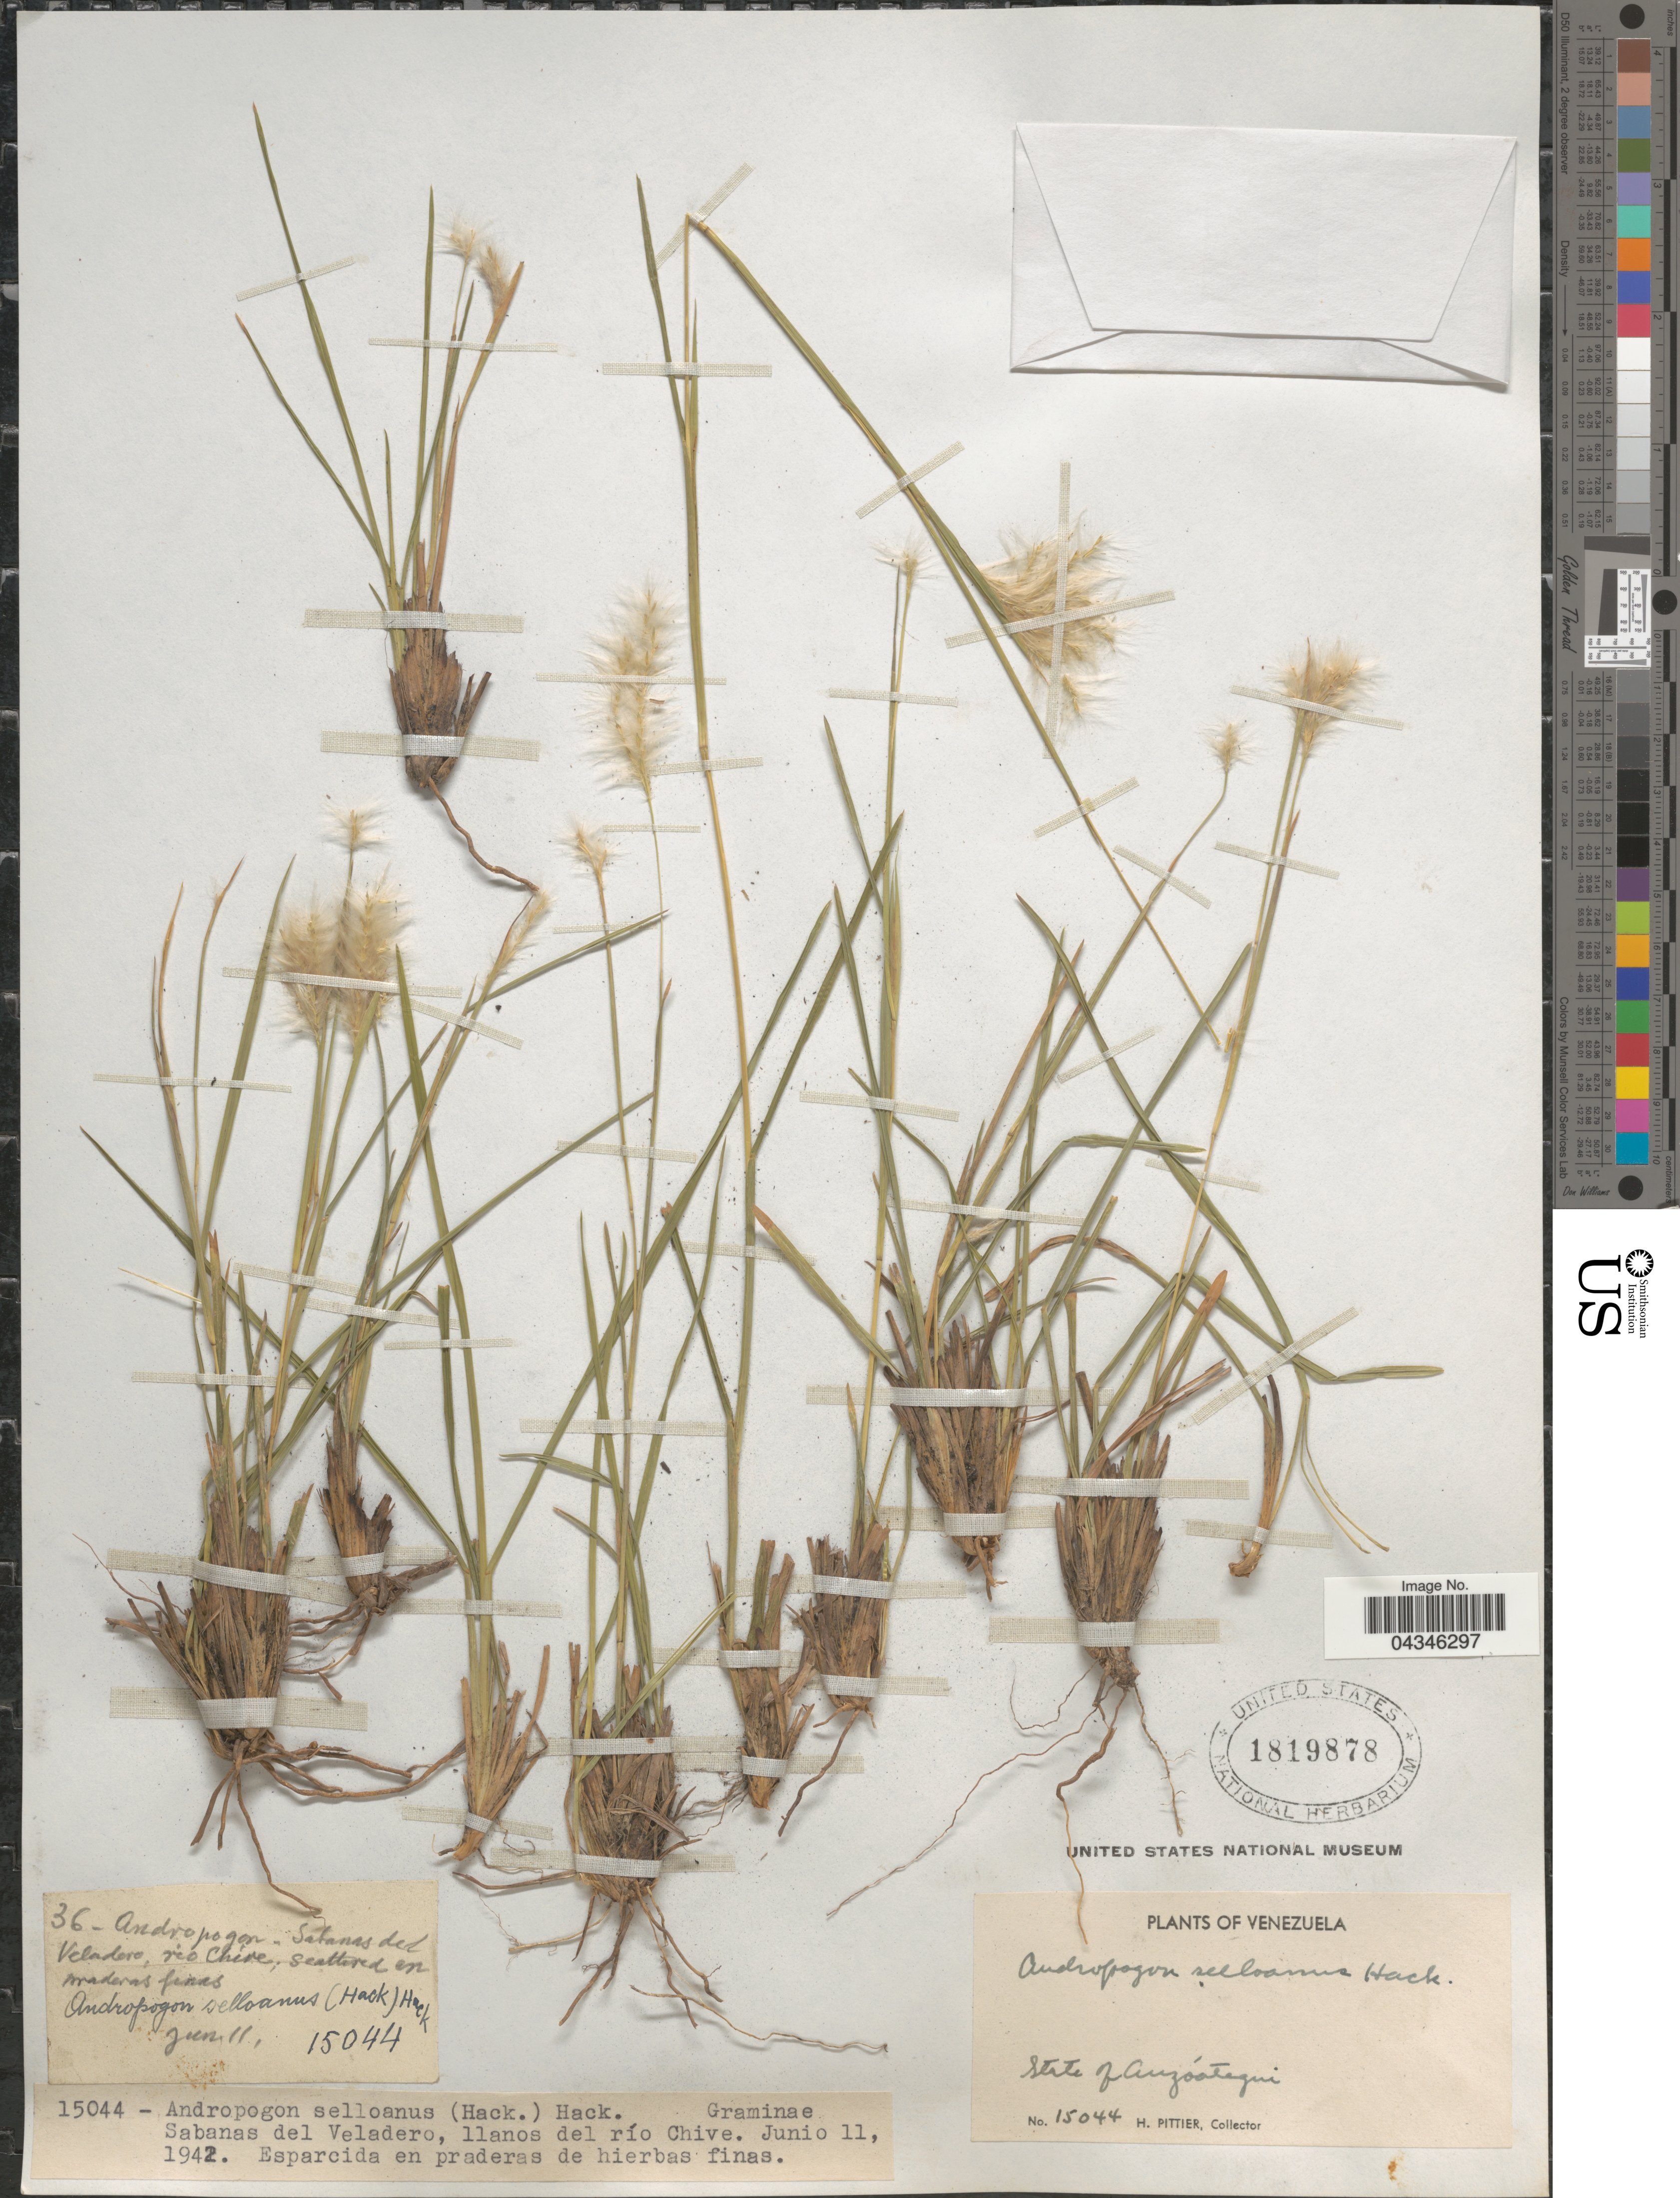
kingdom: Plantae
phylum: Tracheophyta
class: Liliopsida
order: Poales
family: Poaceae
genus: Andropogon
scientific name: Andropogon selloanus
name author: (Hack.) Hack.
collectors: H. F. Pittier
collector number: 15044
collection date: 1942-06-11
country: Venezuela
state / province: Anzoategui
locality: Sabanas del Veladero, llanos del río Chive.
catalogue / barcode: US 1819878